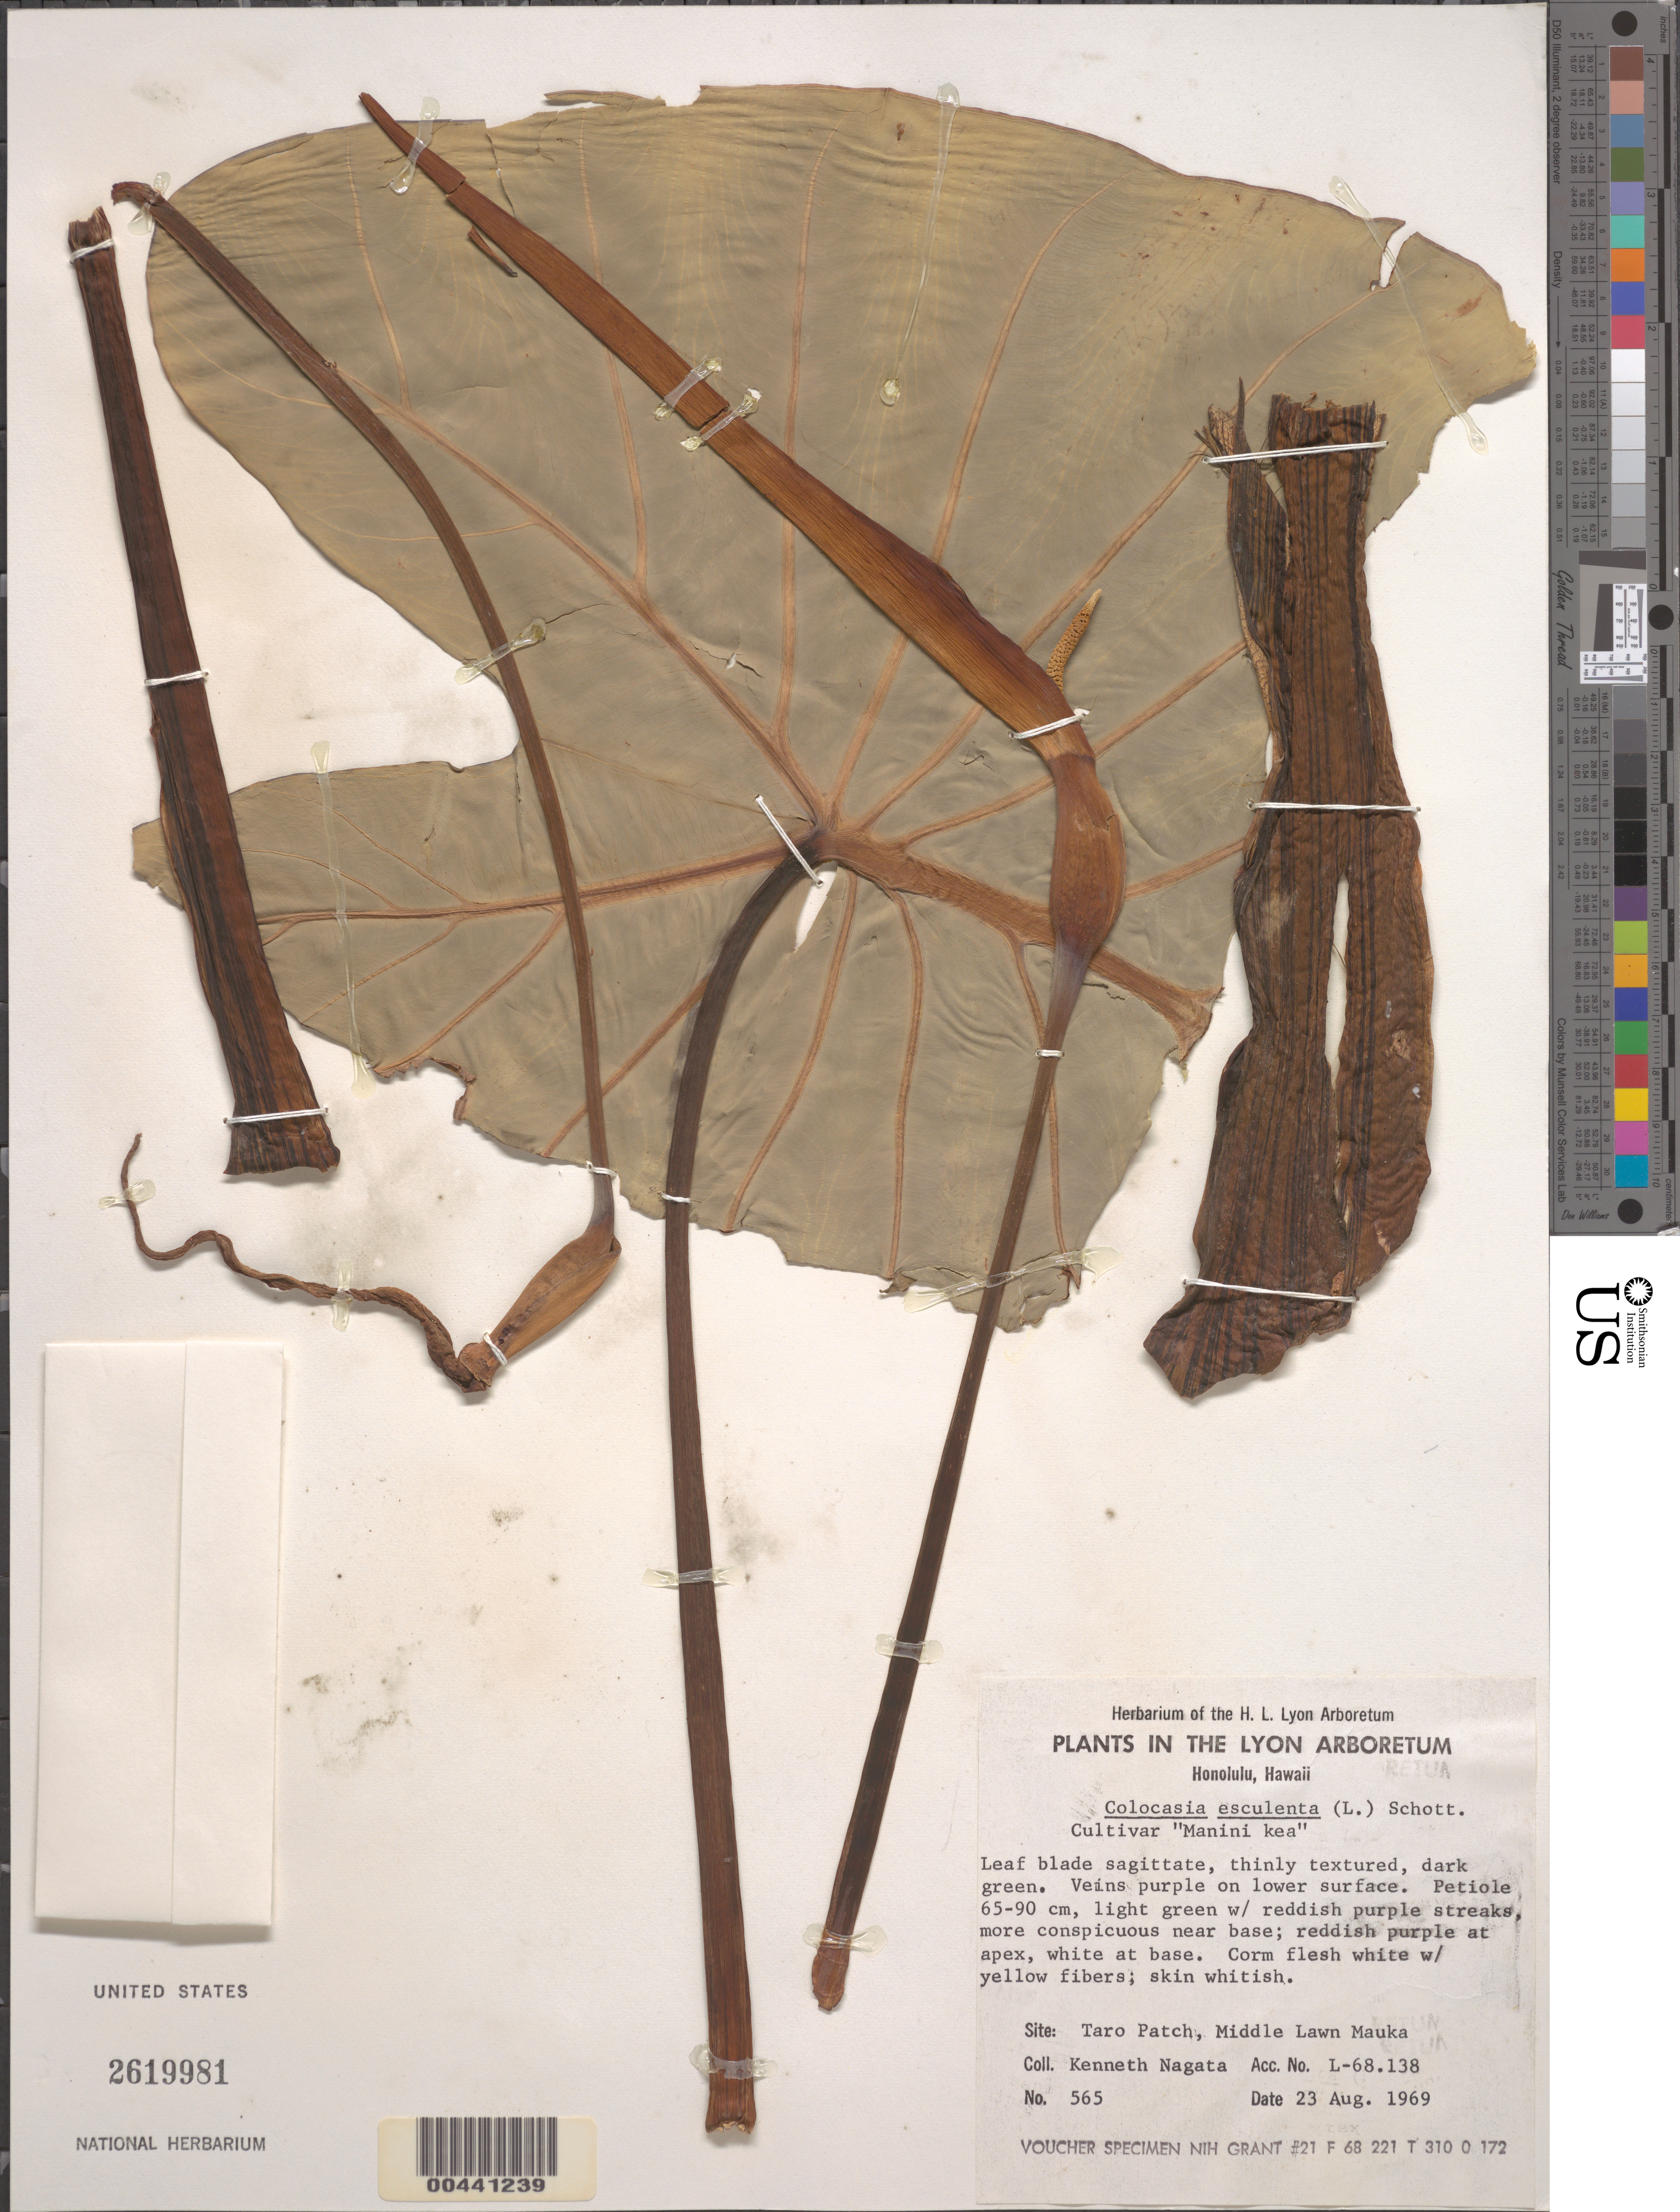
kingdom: Plantae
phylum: Tracheophyta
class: Liliopsida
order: Alismatales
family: Araceae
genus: Colocasia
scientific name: Colocasia esculenta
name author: (L.) Schott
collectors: K. Nagata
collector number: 565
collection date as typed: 23 Aug 1969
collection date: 1969-08-23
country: United States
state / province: Hawaii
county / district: Honolulu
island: Oahu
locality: Honolulu, Taro Patch, Middle Lawn Mauka, H.L. Lyon Arboretum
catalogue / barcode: US 2619981